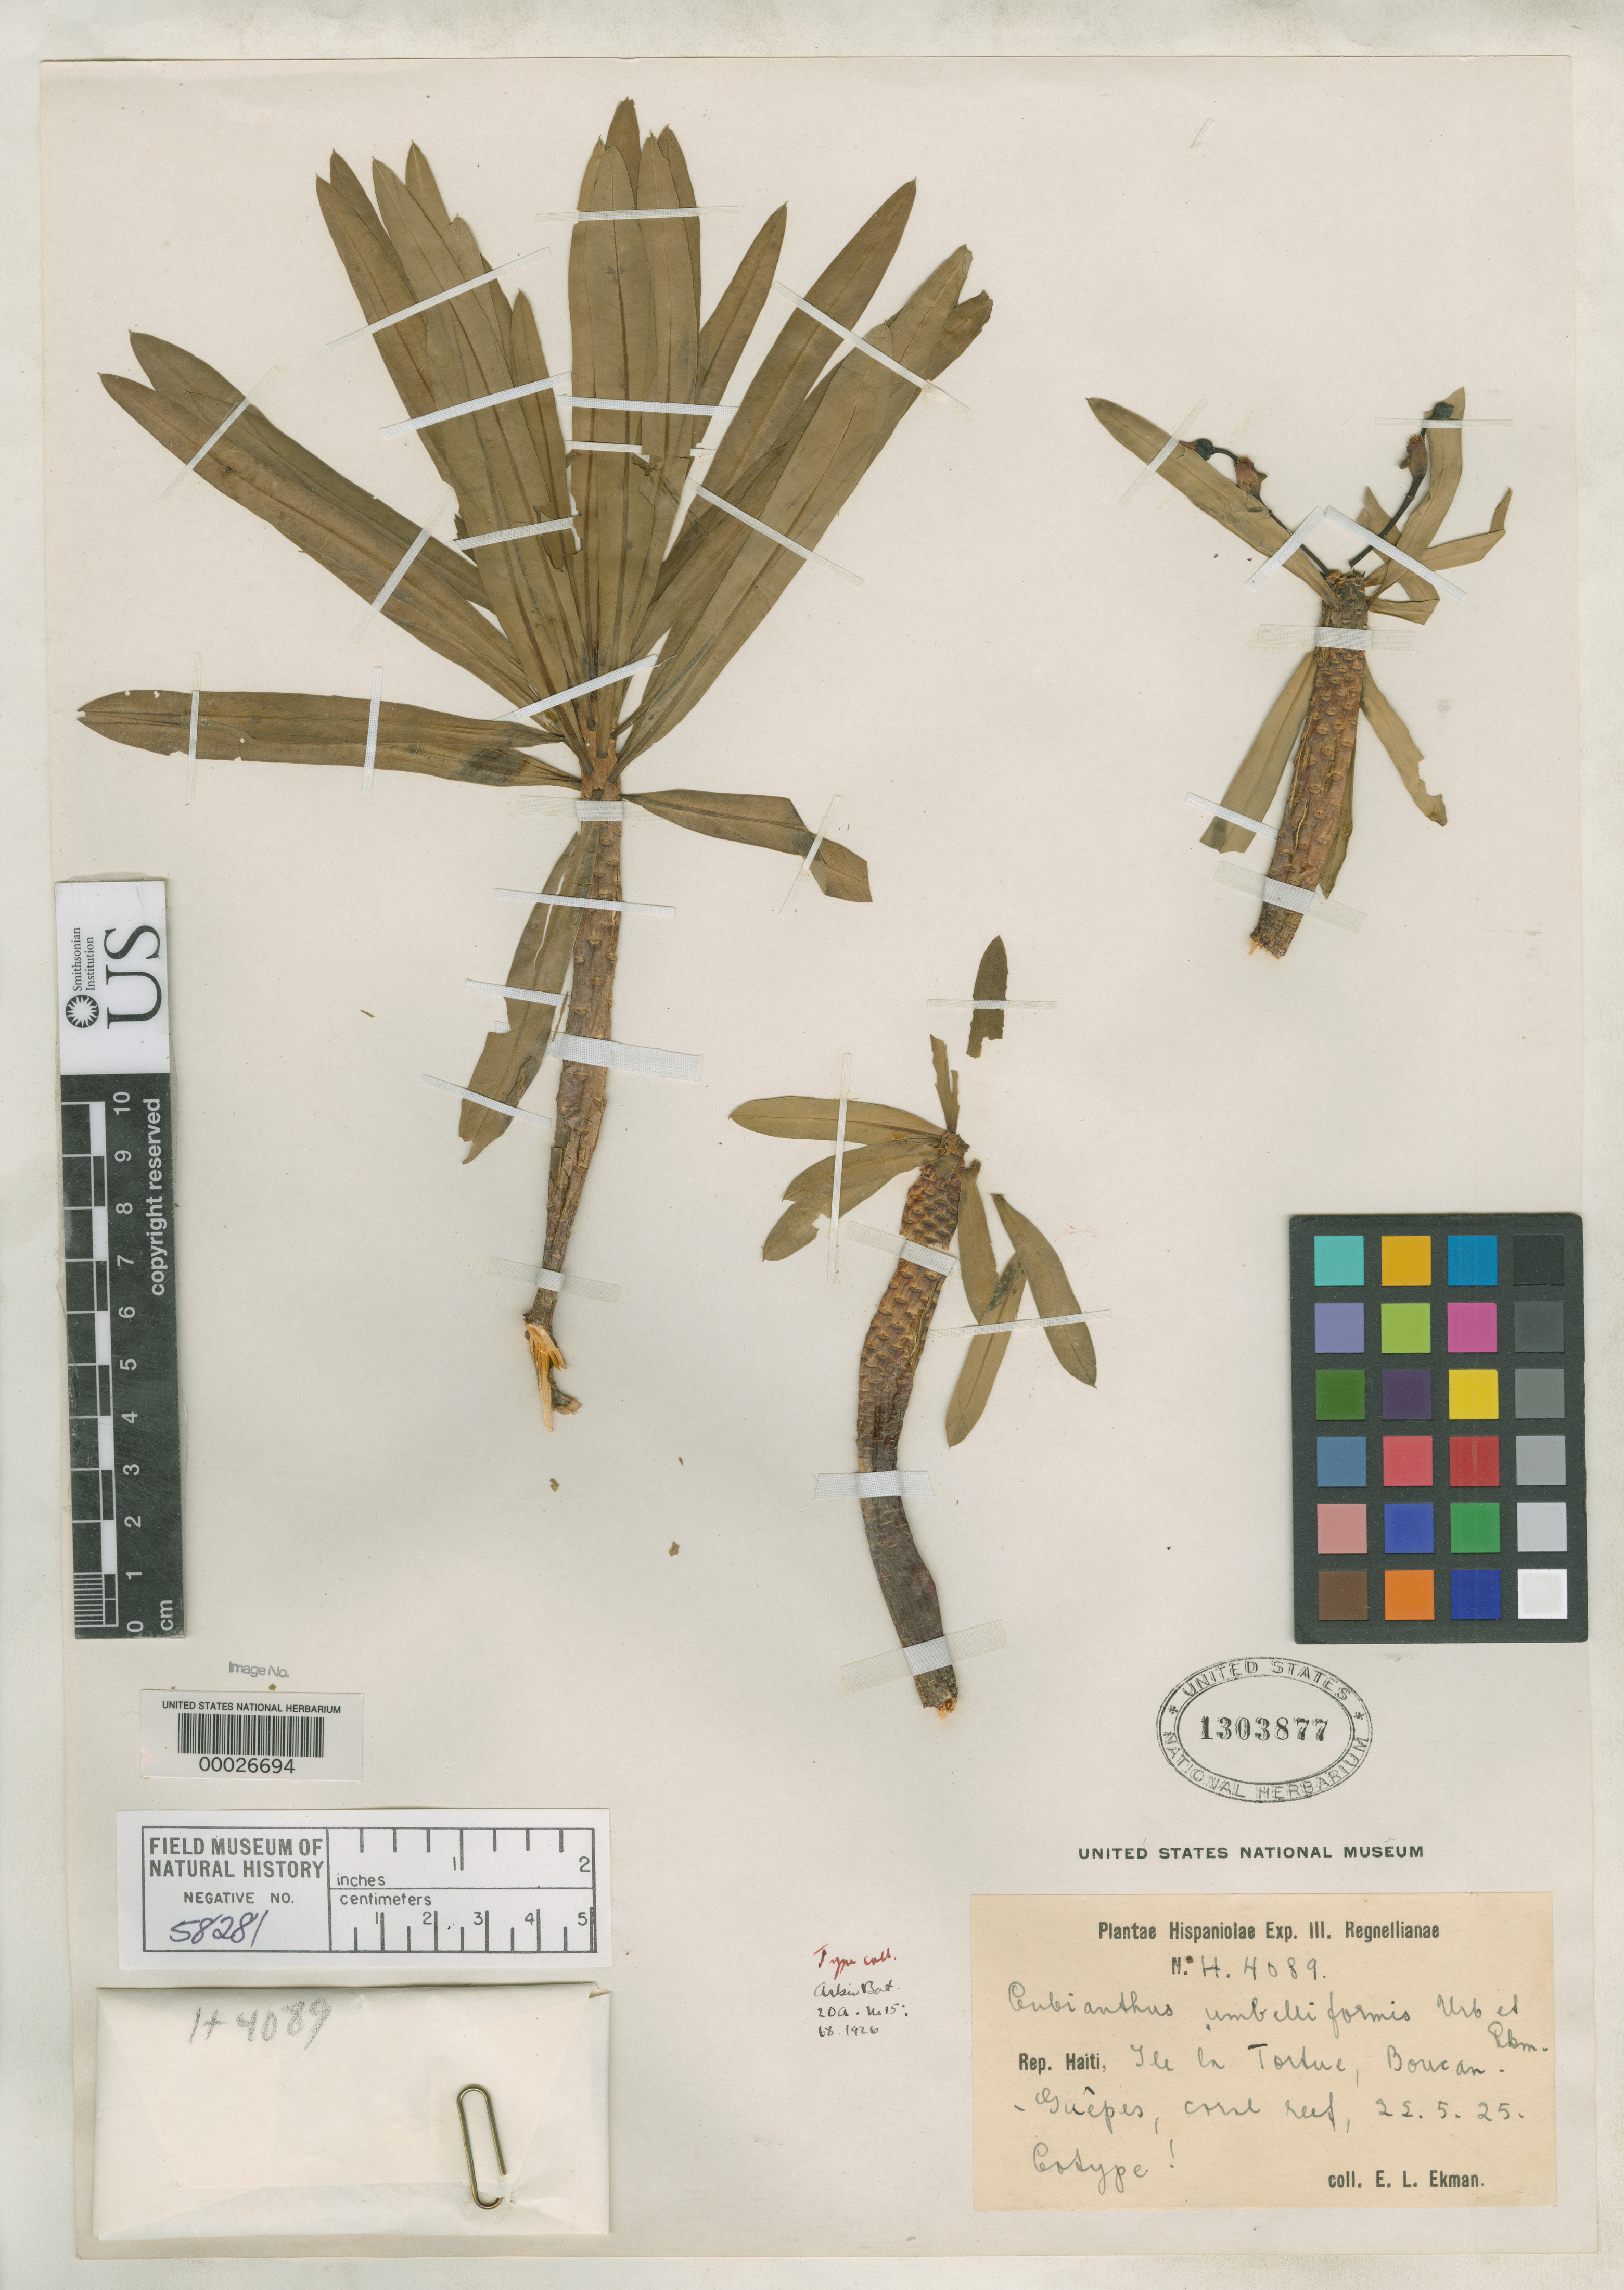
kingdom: Plantae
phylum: Tracheophyta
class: Magnoliopsida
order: Malpighiales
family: Euphorbiaceae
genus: Cubanthus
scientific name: Cubanthus umbelliformis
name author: Urb. & Ekman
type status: Isotype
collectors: E. L. Ekman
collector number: H 4089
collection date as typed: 22 May 1925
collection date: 1925-05-22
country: Haiti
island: Tortue Island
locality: Boucanguepe [= Boucan Guepe?].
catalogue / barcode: US 1303877